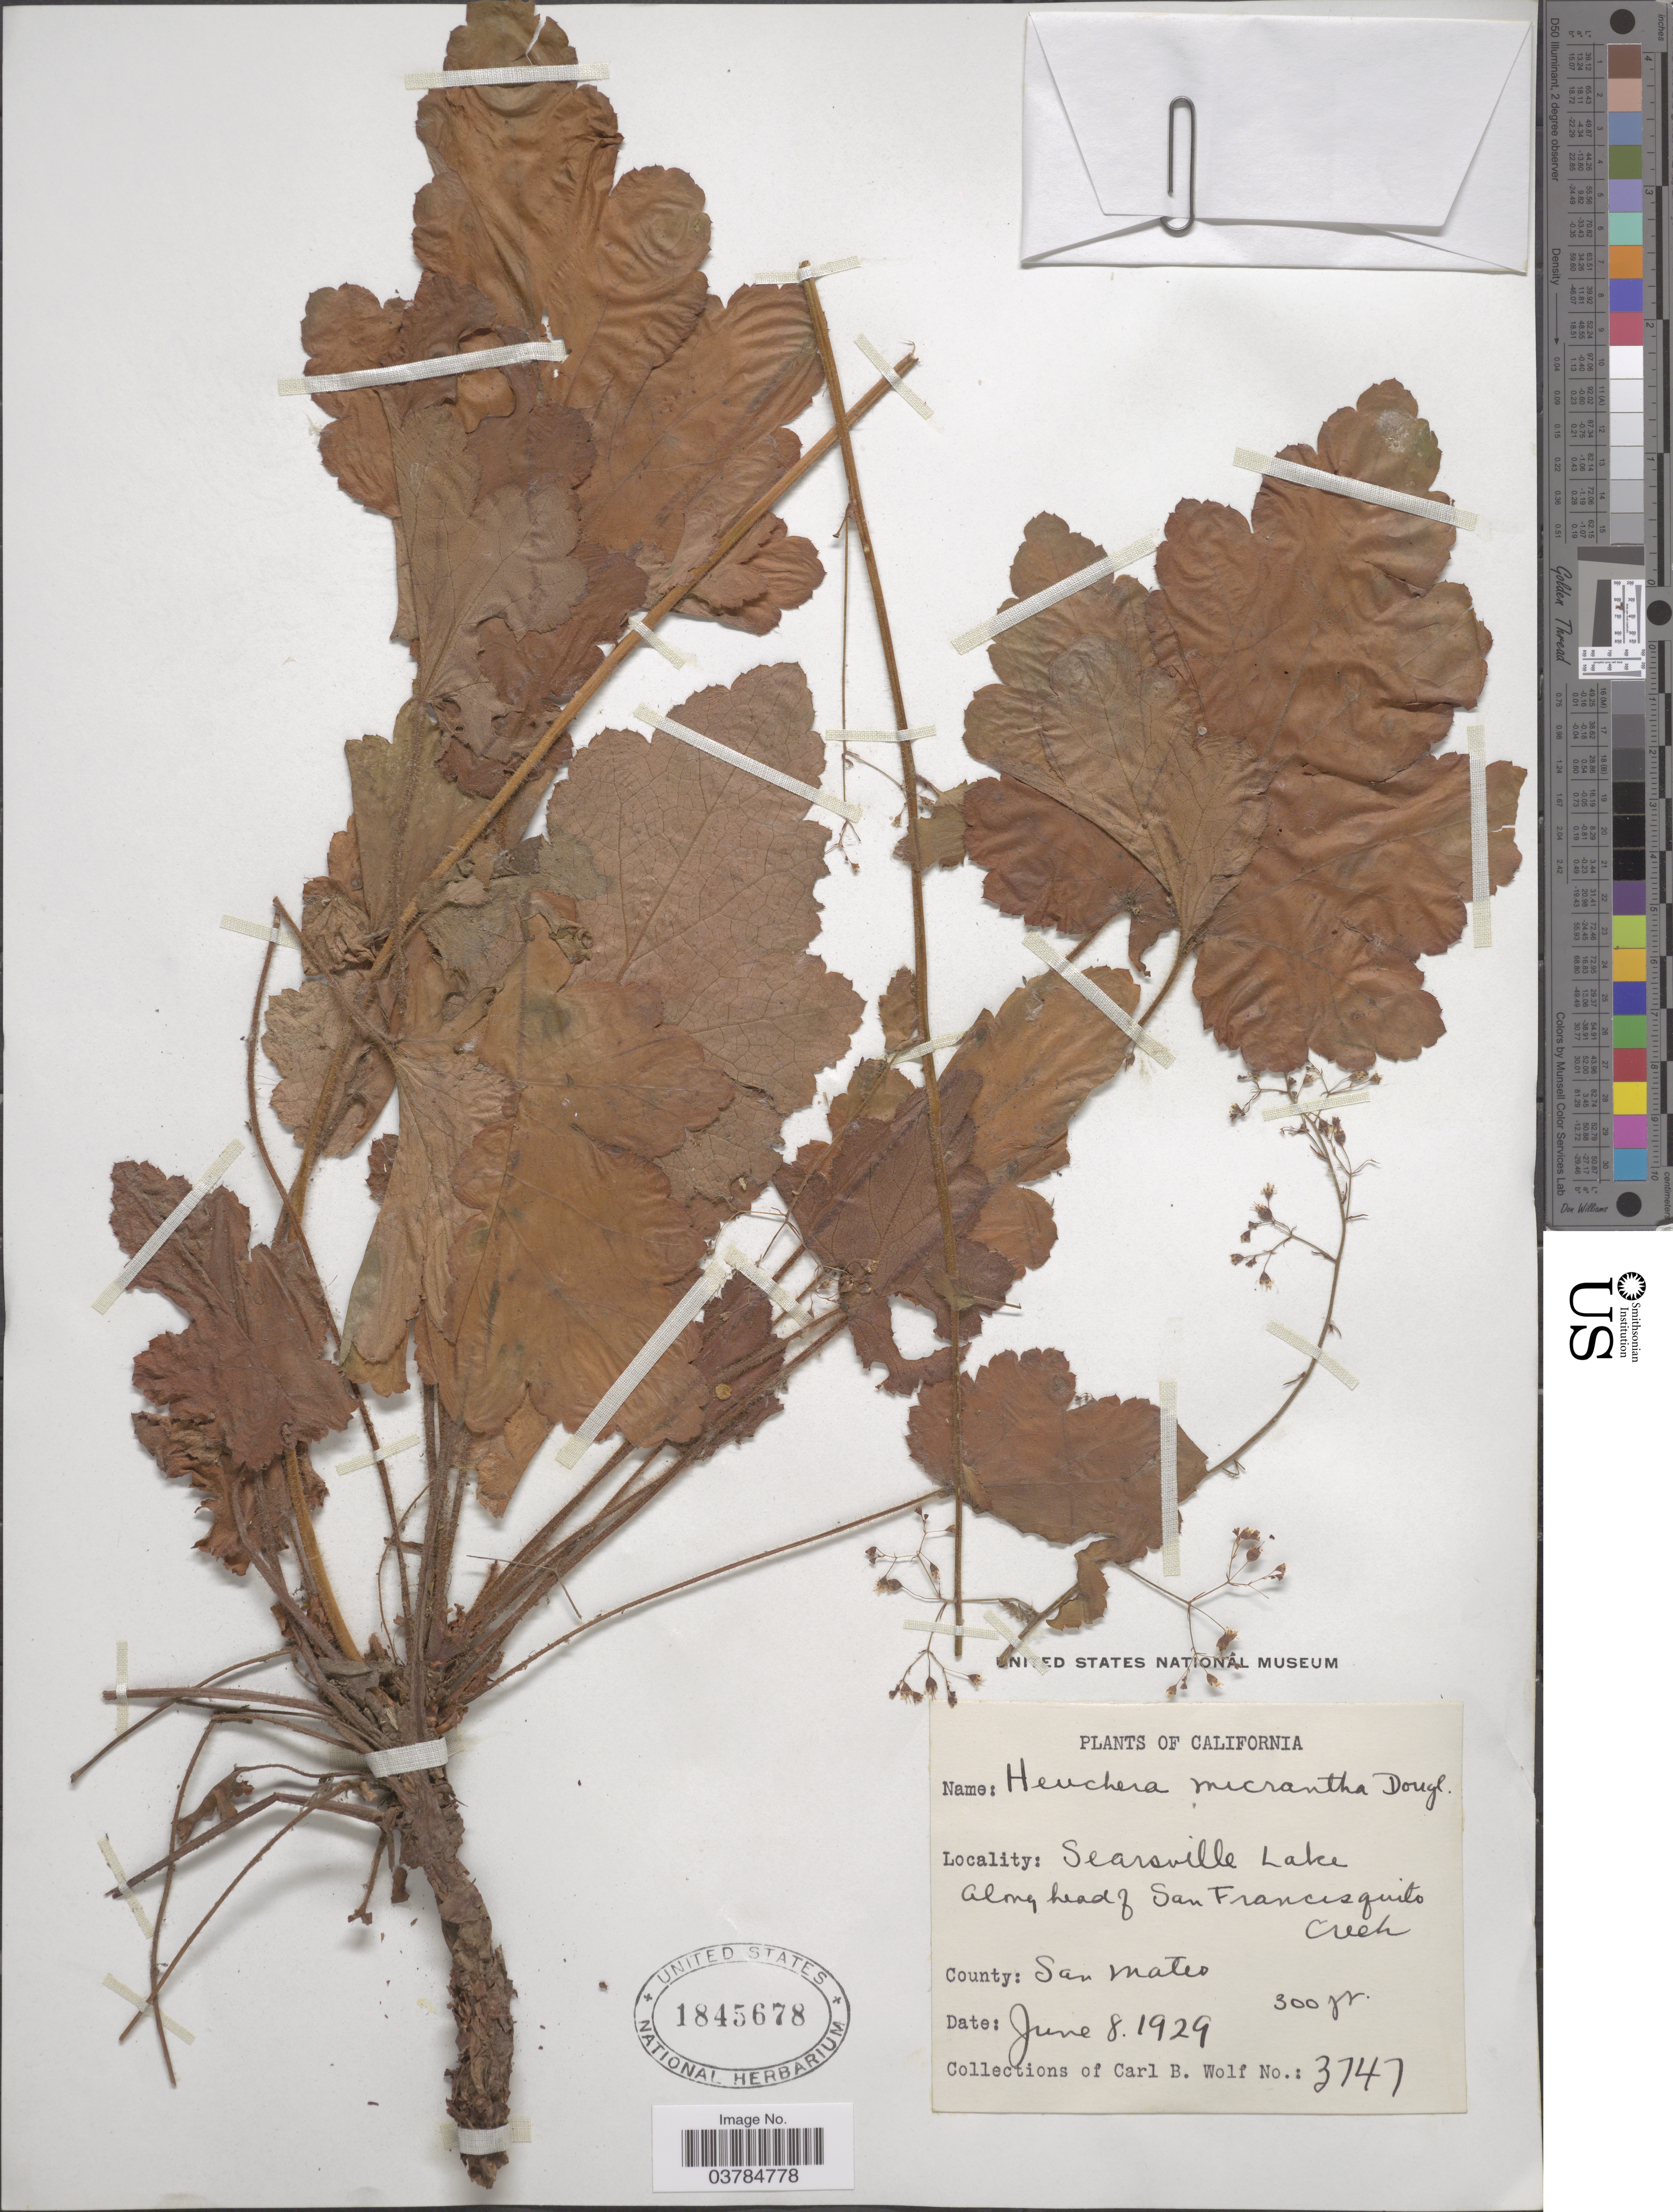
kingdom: Plantae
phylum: Tracheophyta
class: Magnoliopsida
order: Saxifragales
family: Saxifragaceae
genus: Heuchera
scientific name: Heuchera micrantha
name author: Douglas ex Lindl.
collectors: C. B. Wolf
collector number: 3747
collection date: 1929-06-08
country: United States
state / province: California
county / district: San Mateo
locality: Searsville Lake. along head of San Francisquito Creek. County: San Mateo.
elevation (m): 91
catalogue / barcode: US 1845678